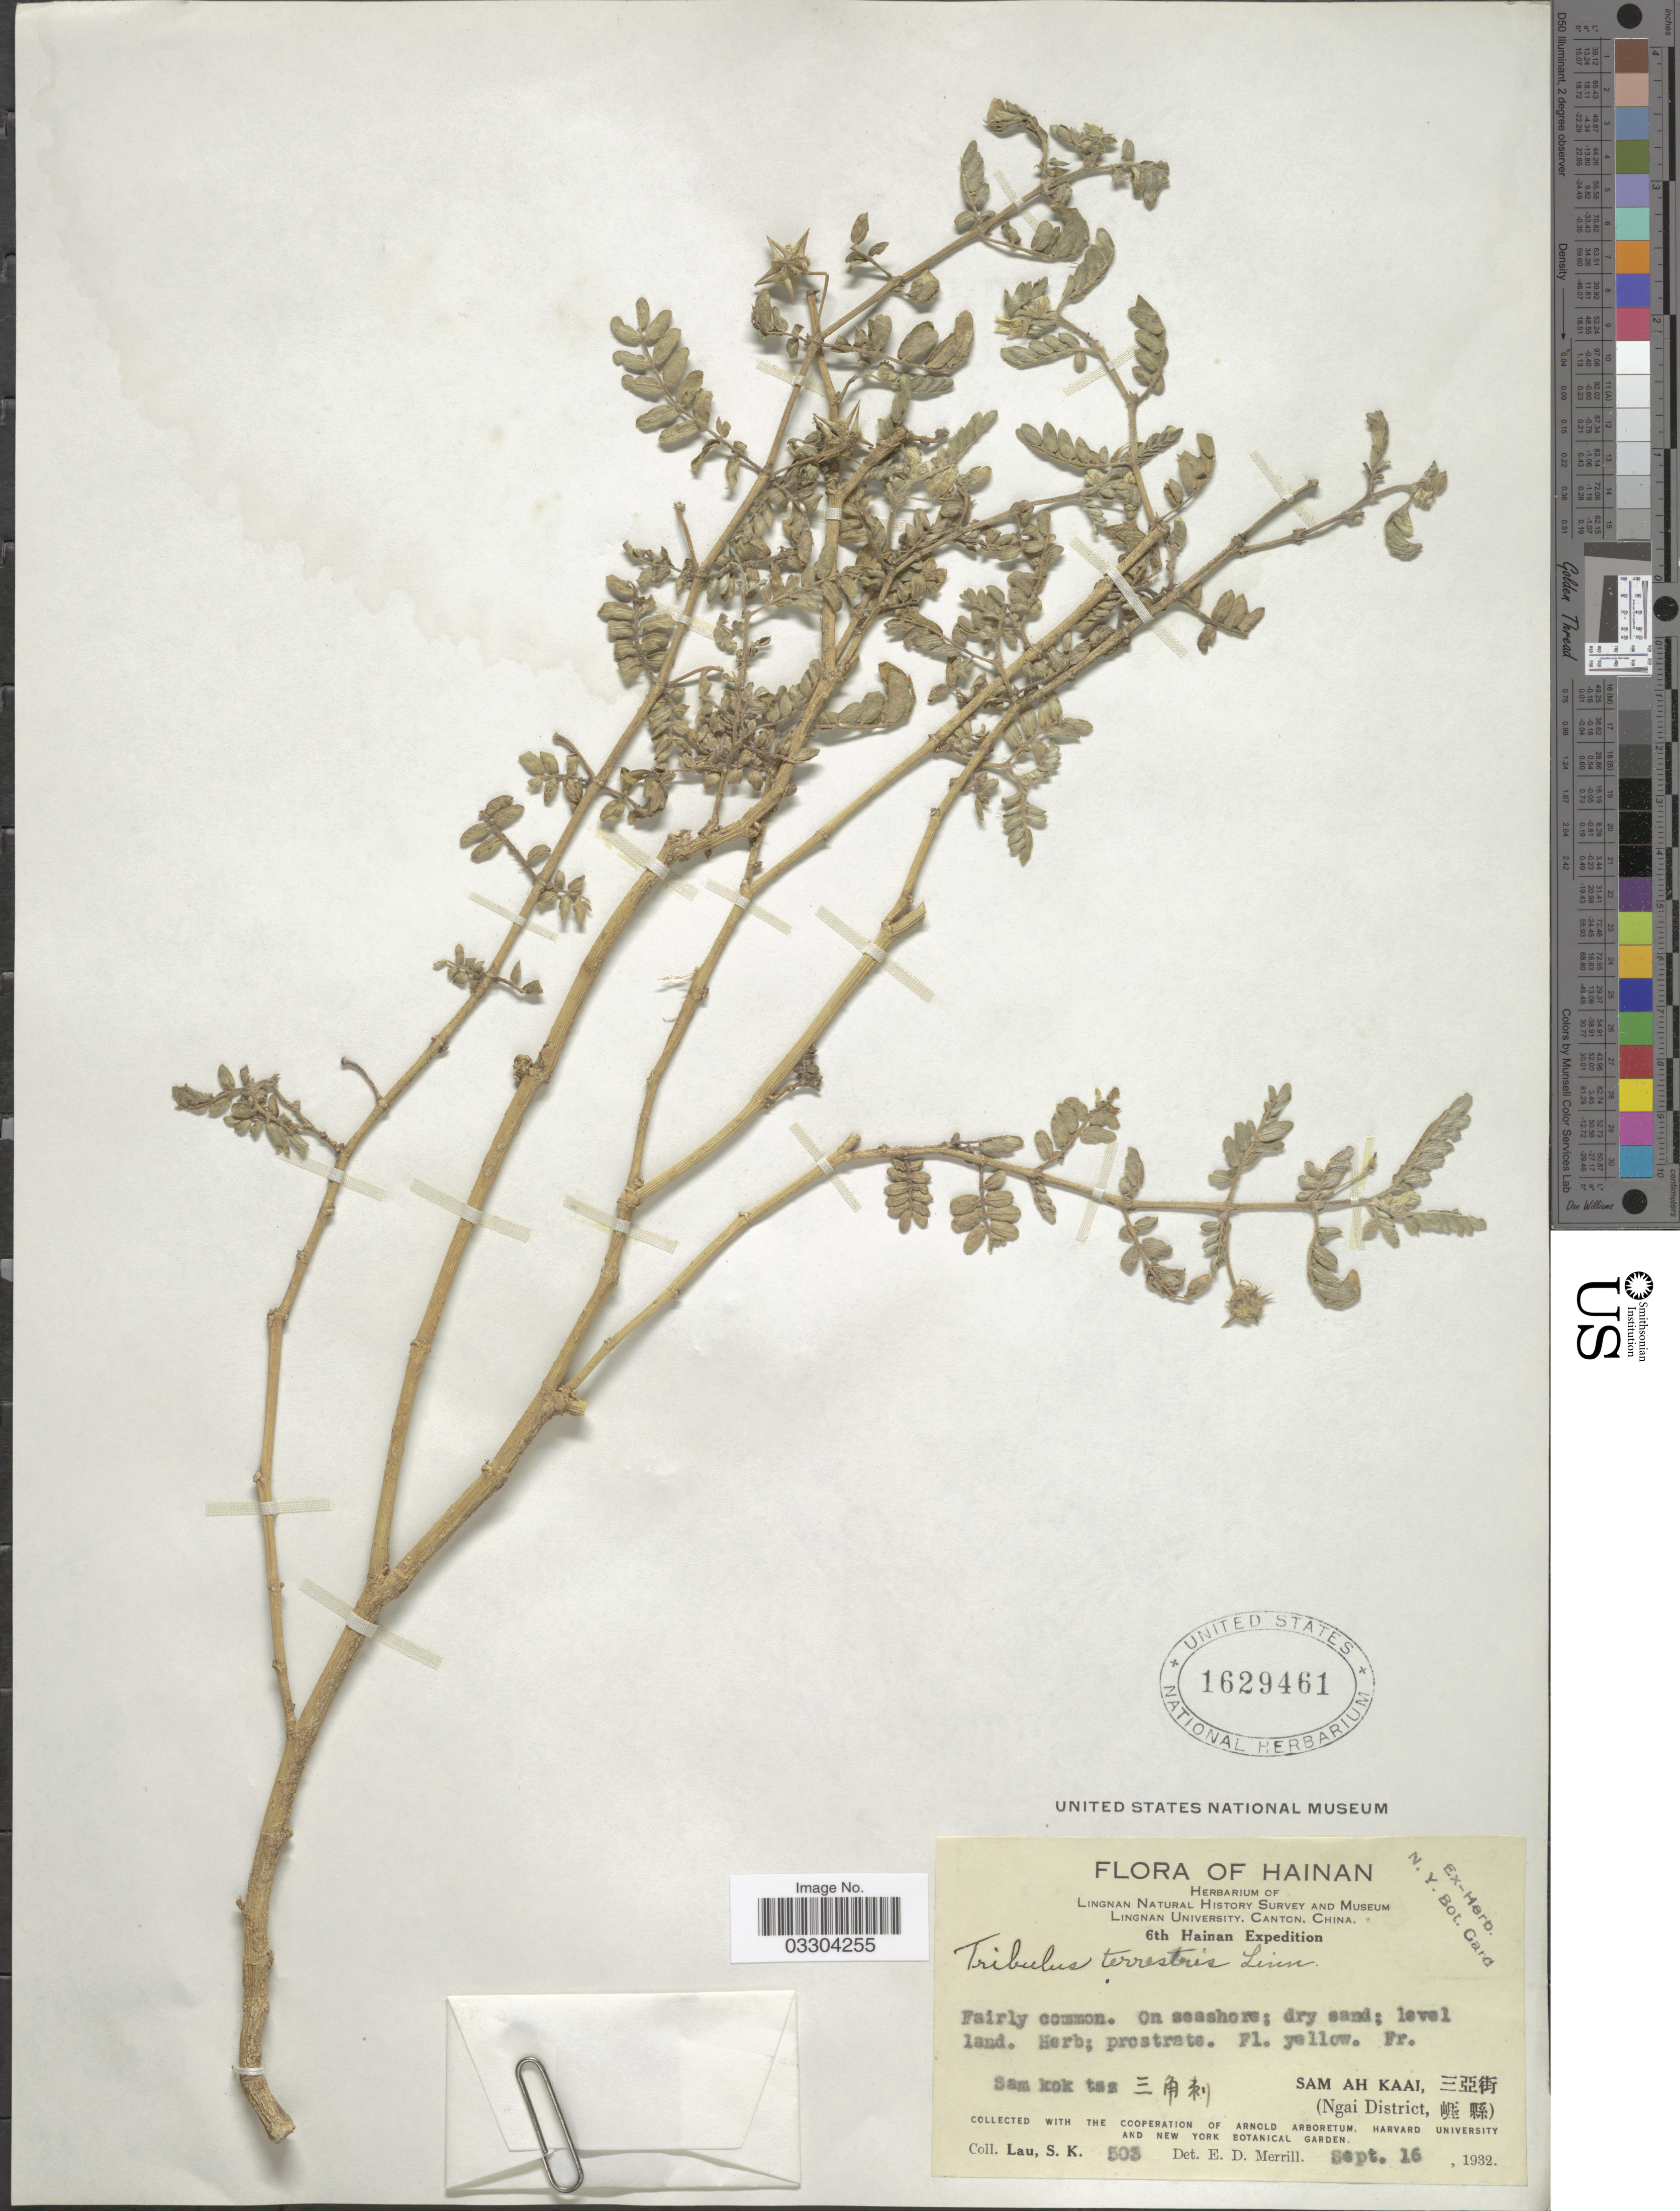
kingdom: Plantae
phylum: Tracheophyta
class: Magnoliopsida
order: Zygophyllales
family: Zygophyllaceae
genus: Tribulus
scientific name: Tribulus terrestris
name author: L.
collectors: S. K. Lau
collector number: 503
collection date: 1932-09-16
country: China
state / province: Hainan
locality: Sam kok tas Sam Ah Kaai, (Ngai District).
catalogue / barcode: US 1629461